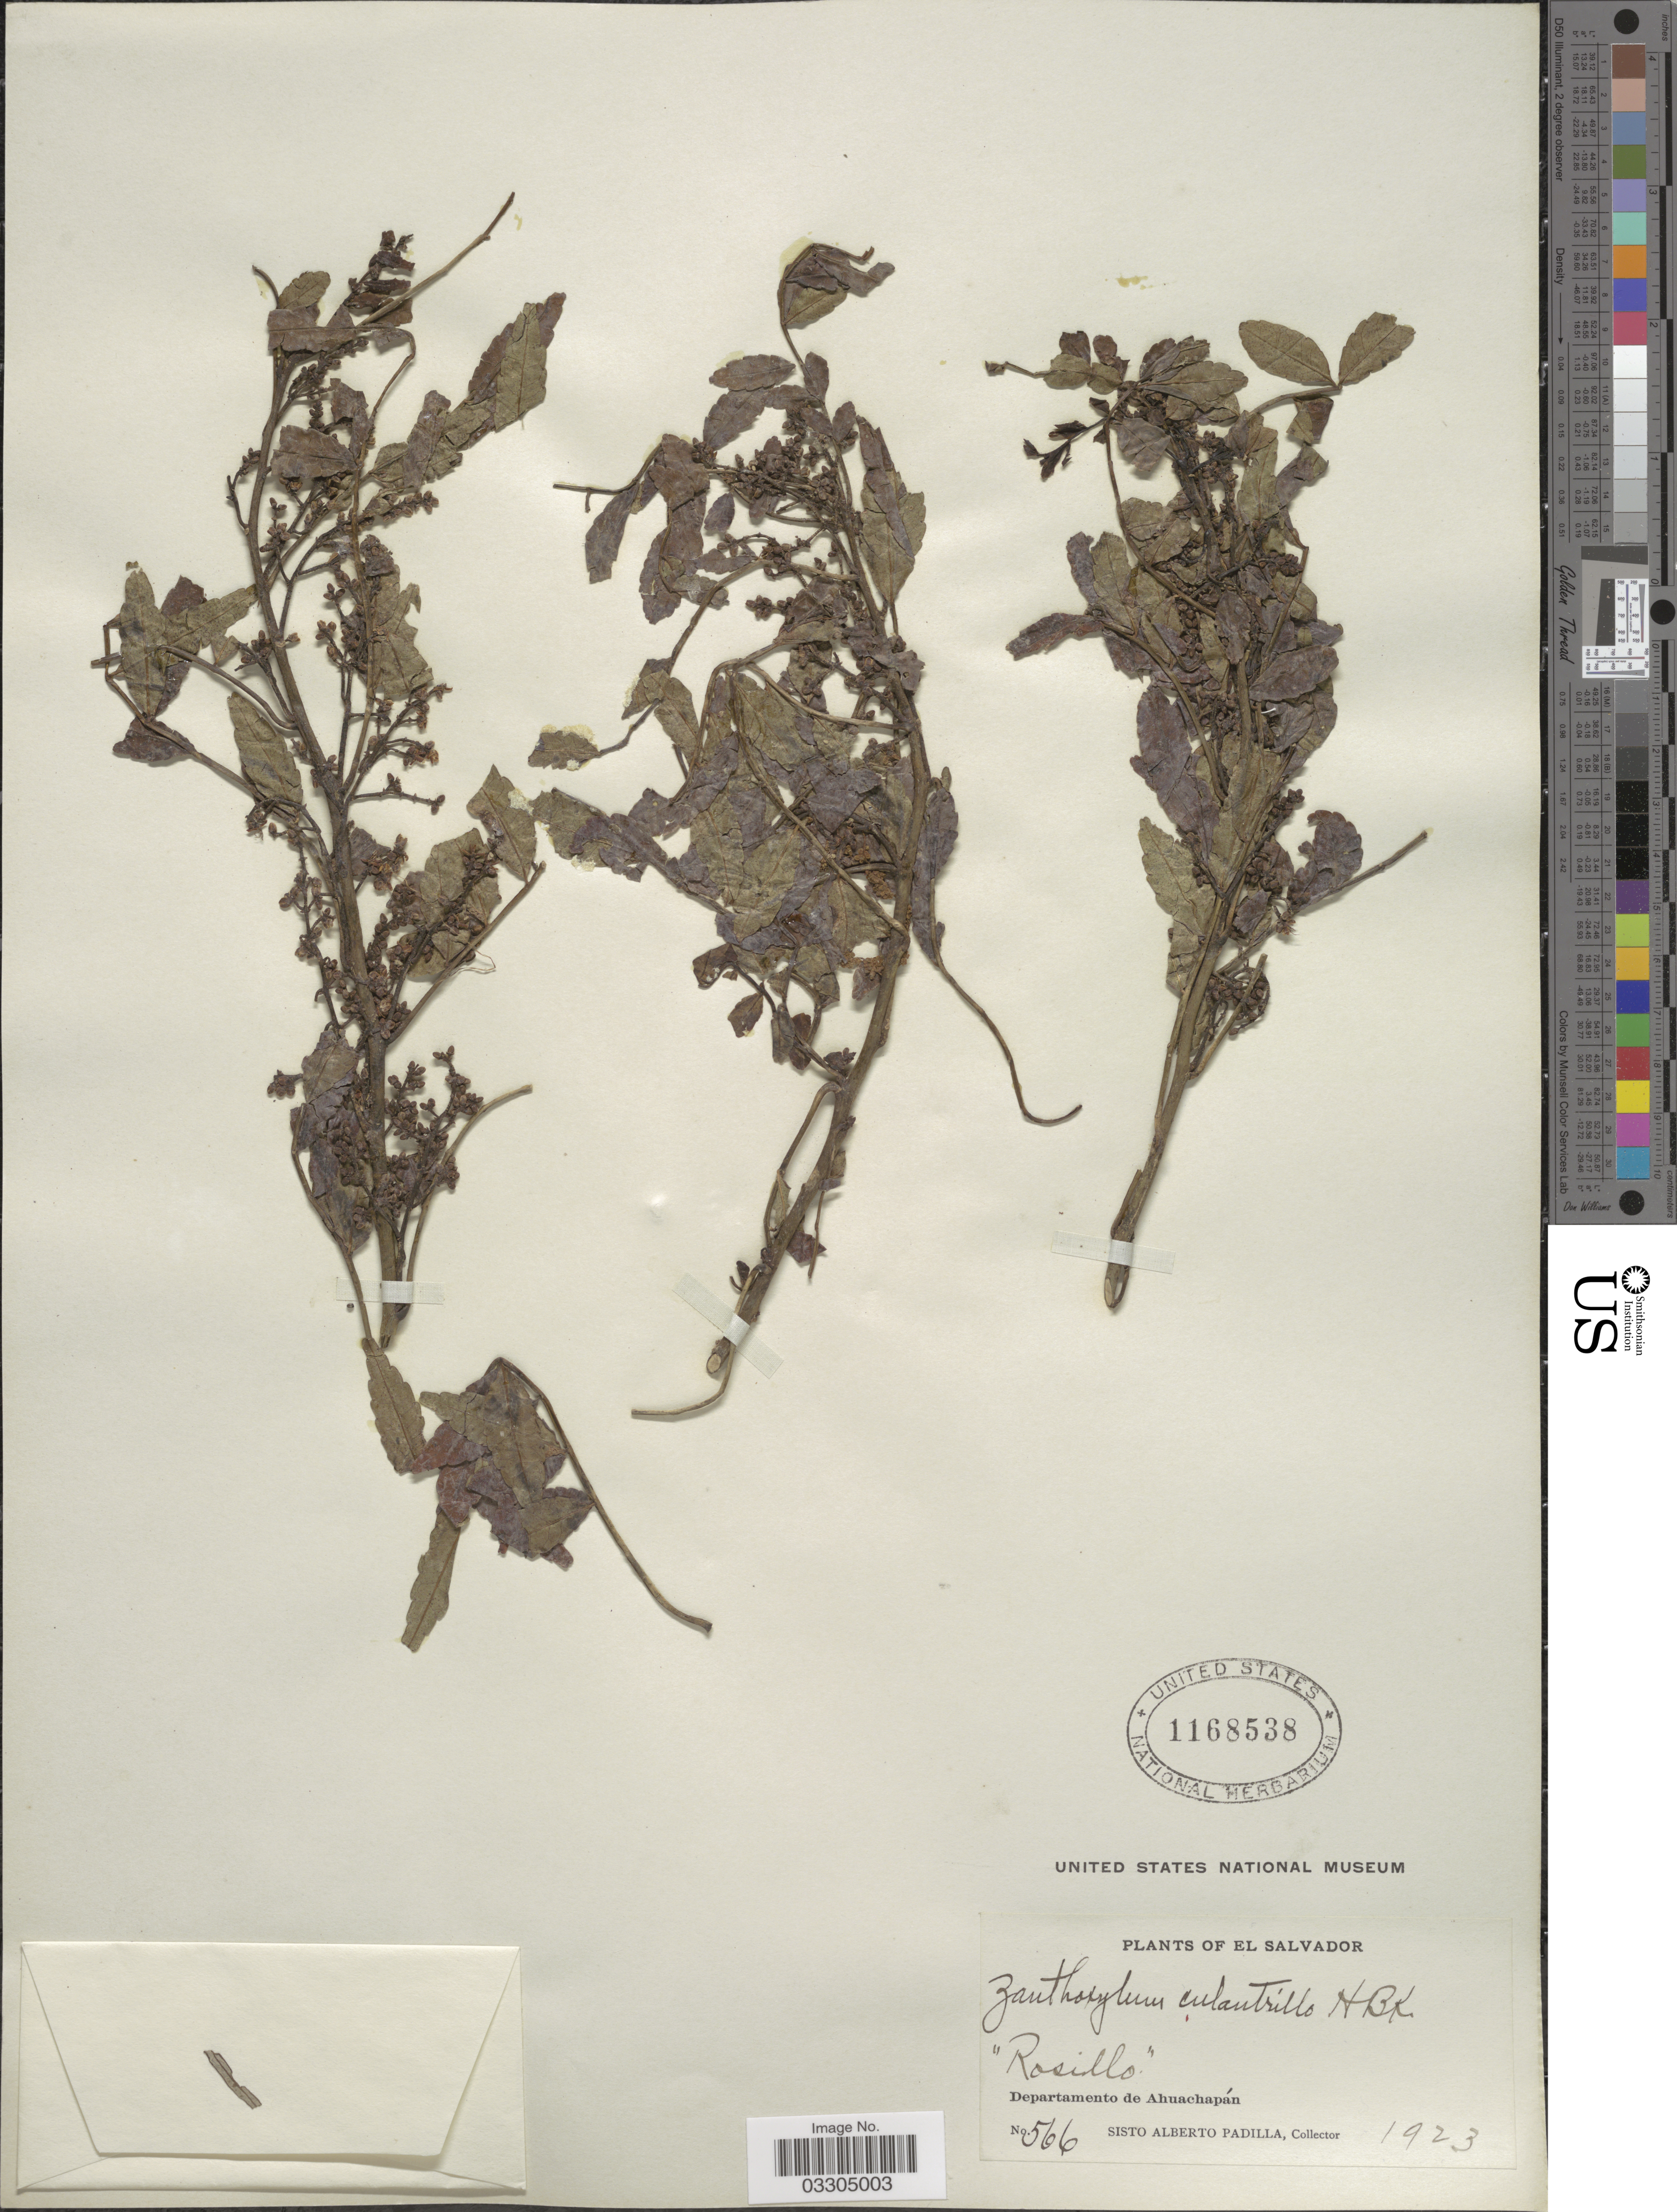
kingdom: Plantae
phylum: Tracheophyta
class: Magnoliopsida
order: Sapindales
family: Rutaceae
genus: Zanthoxylum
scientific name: Zanthoxylum culantrillo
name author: Kunth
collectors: S. A. Padilla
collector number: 566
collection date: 1923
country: El Salvador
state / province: Ahuachapan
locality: Departamento de Ahuachapán.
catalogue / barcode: US 1168538